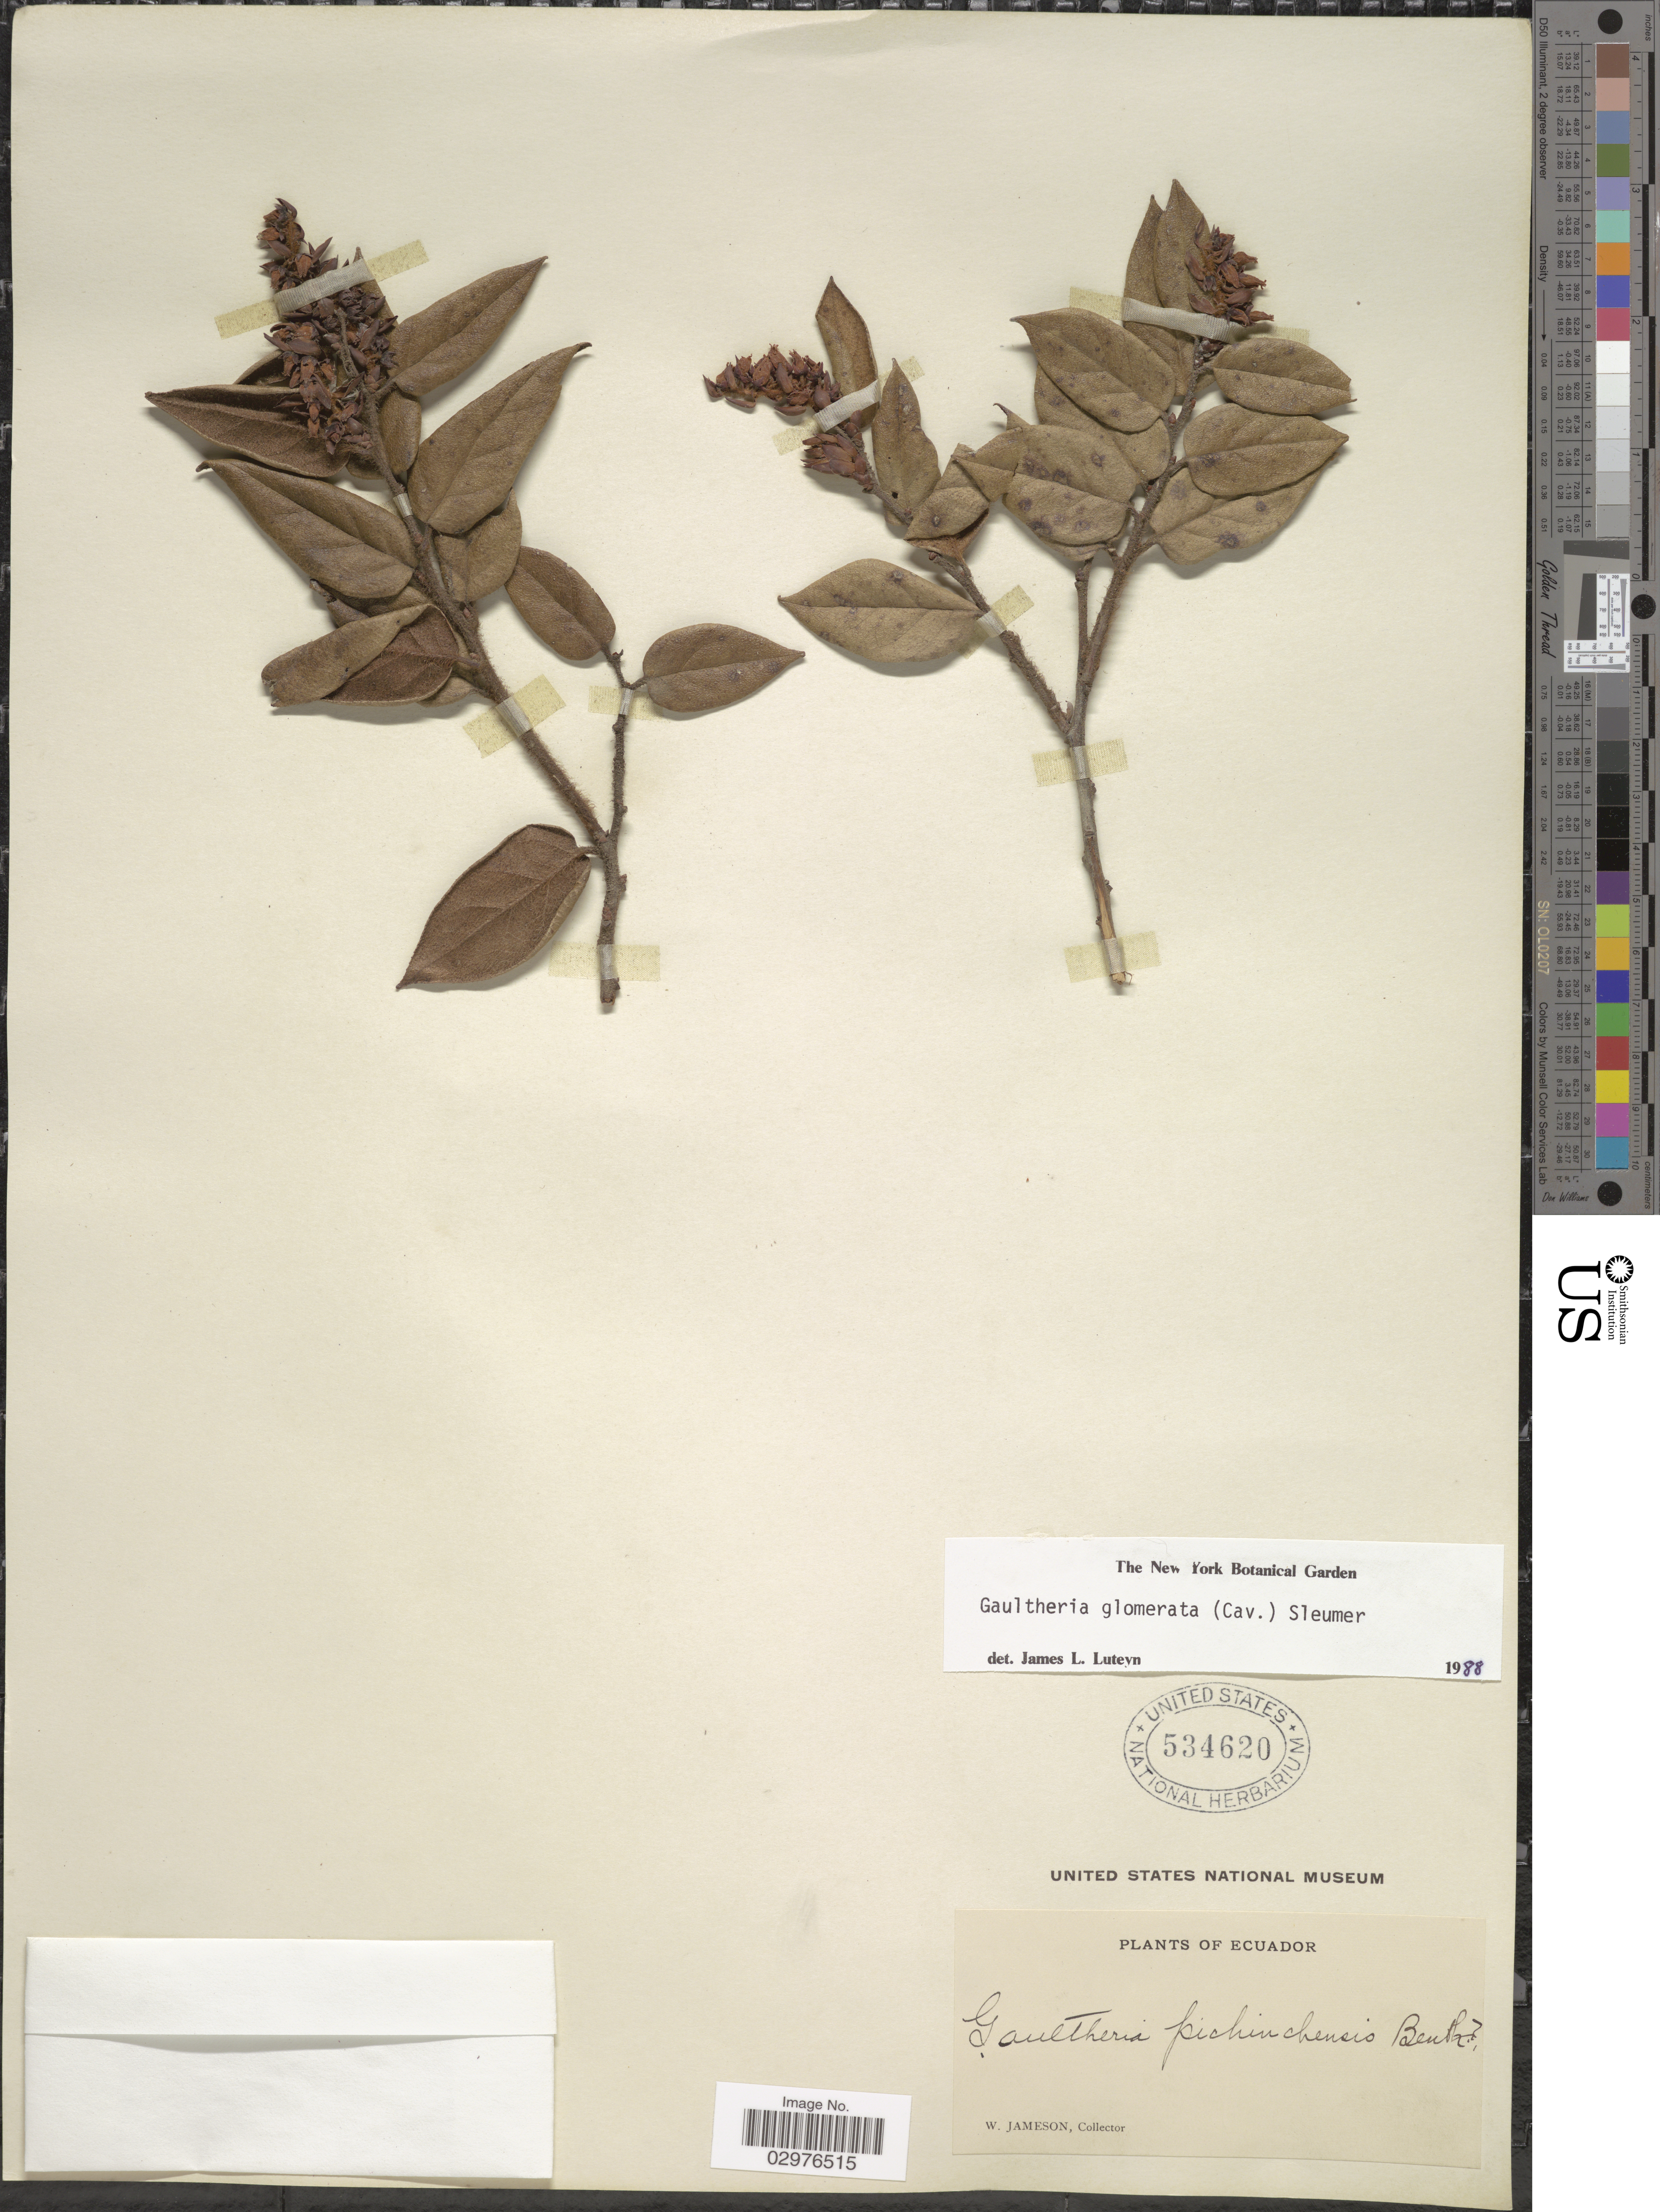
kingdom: Plantae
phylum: Tracheophyta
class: Magnoliopsida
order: Ericales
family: Ericaceae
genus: Gaultheria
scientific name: Gaultheria glomerata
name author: (Cav.) Sleumer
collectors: W. Jameson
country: Ecuador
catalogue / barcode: US 534620